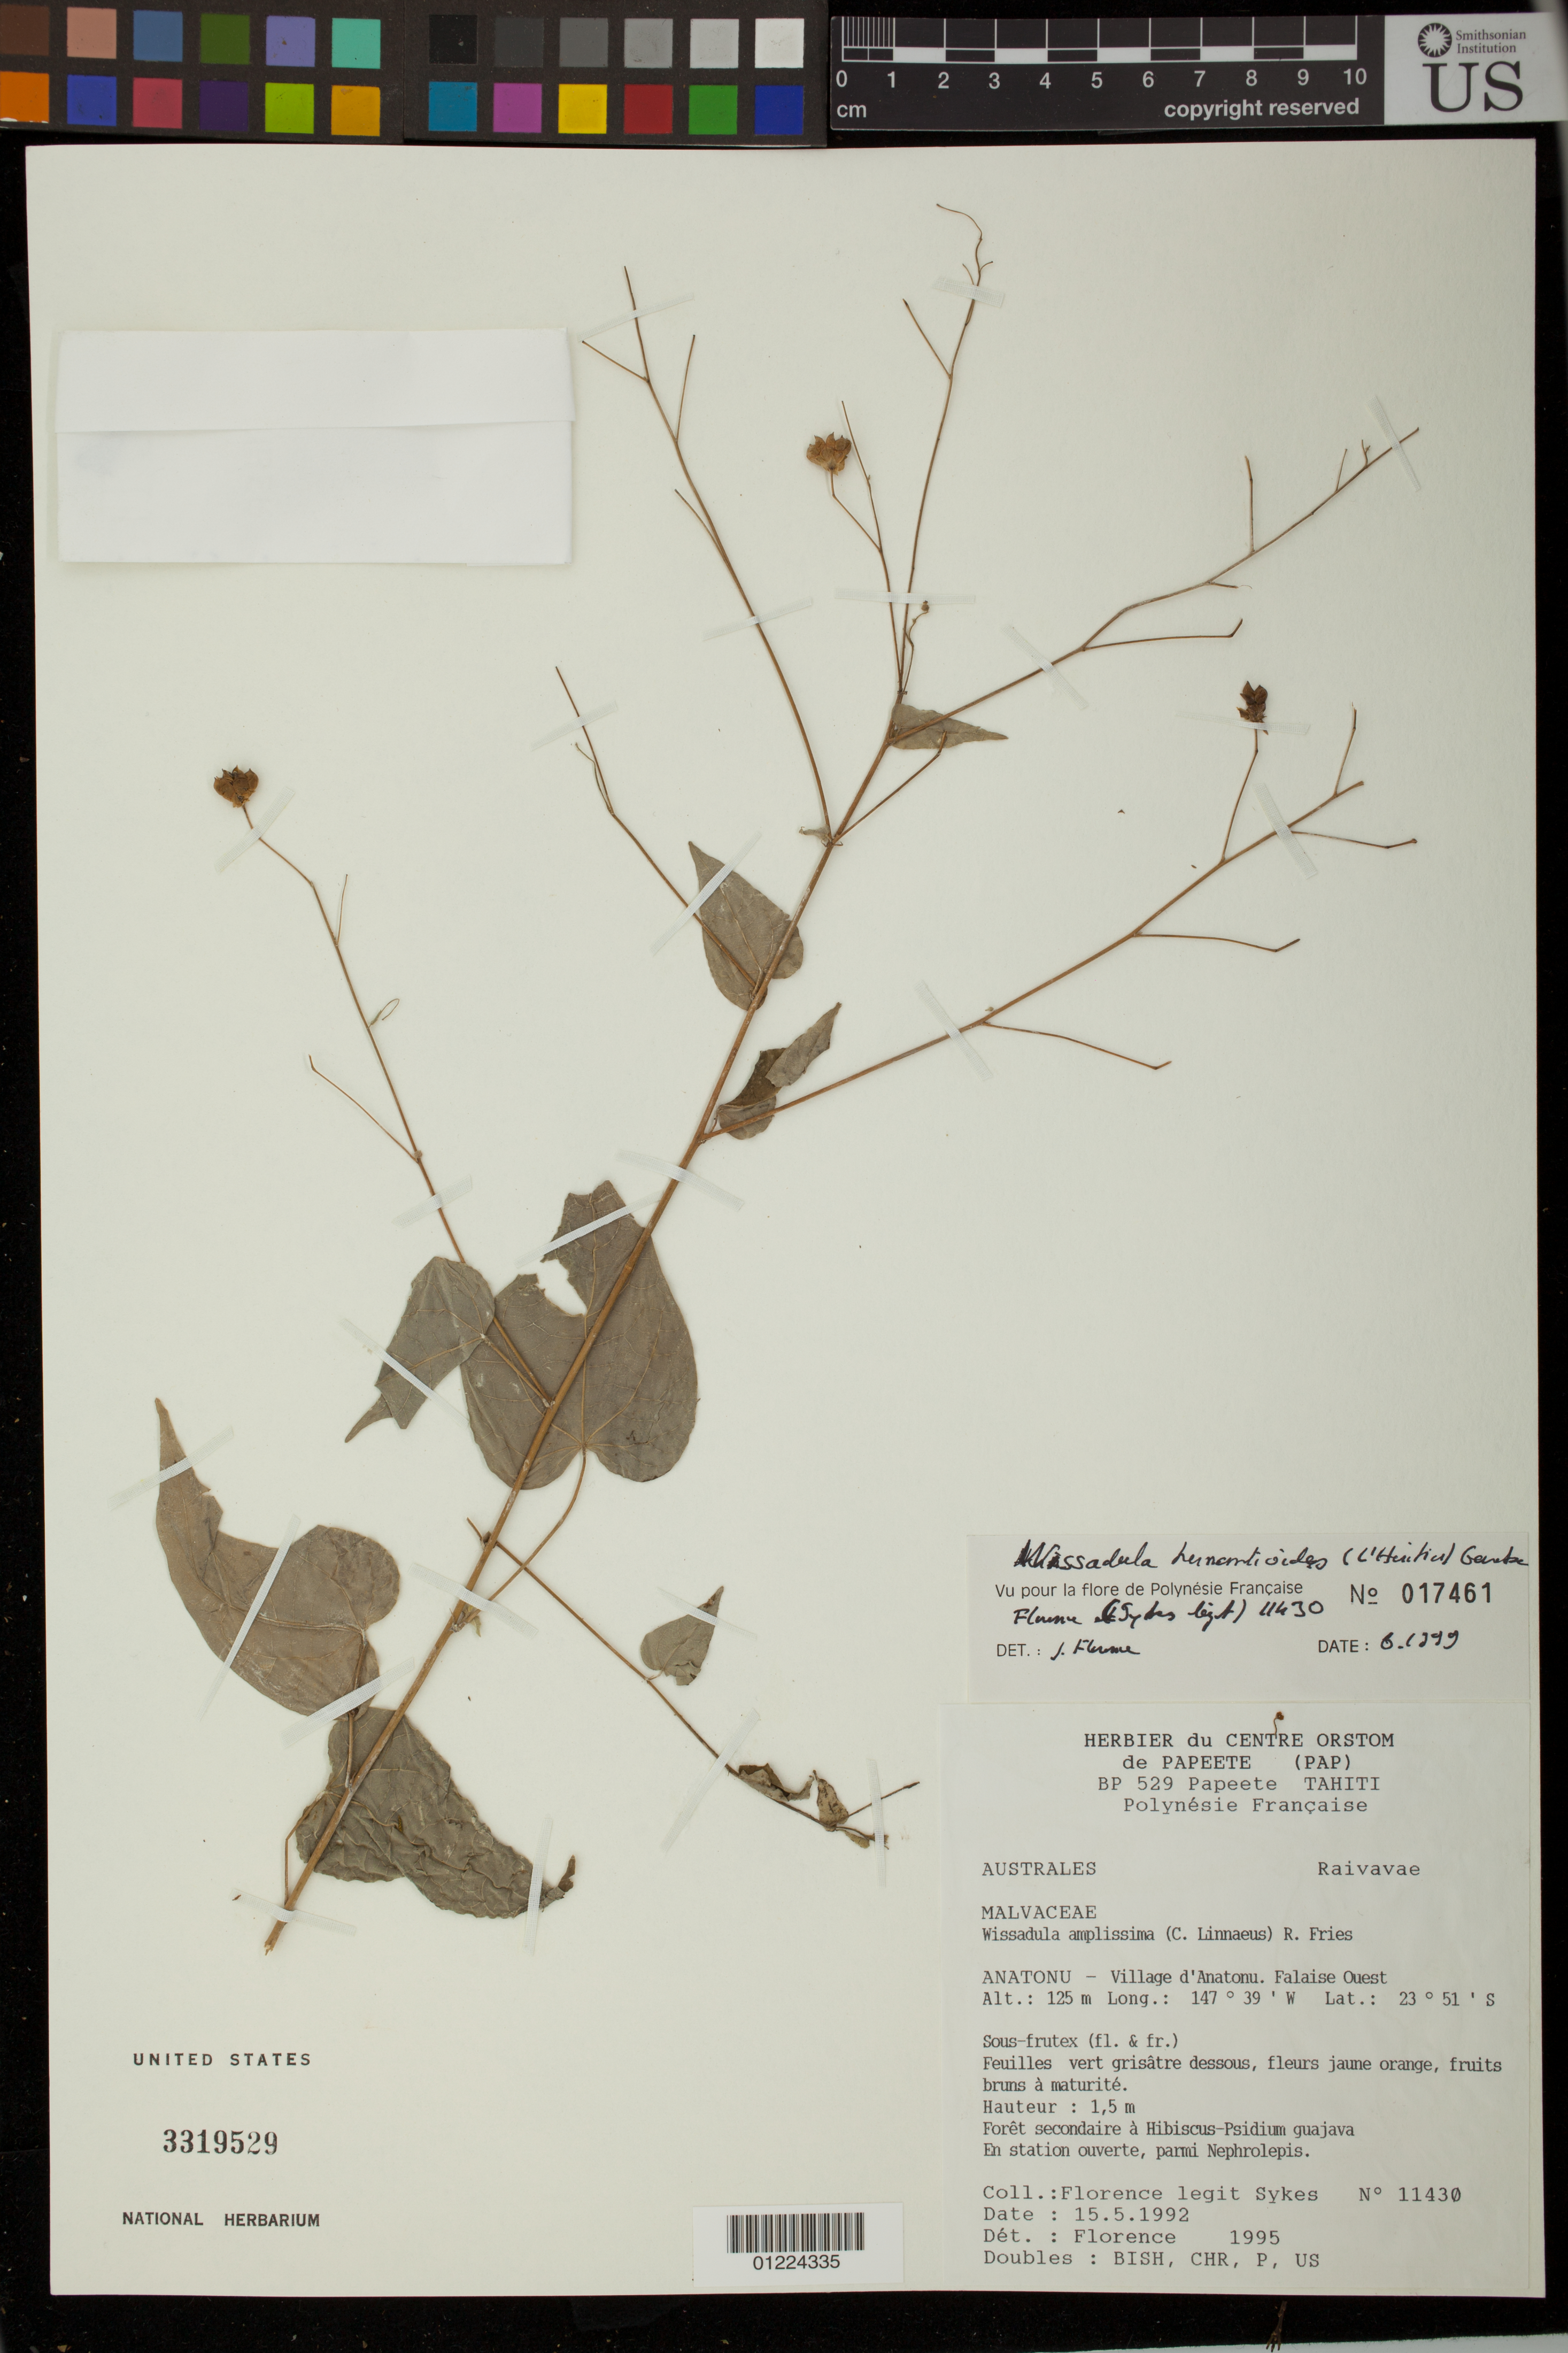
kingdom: Plantae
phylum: Tracheophyta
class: Magnoliopsida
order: Malvales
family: Malvaceae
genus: Wissadula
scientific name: Wissadula sp.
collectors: Sykes, --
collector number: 11430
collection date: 1992-05-15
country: French Polynesia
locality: Tahiti. Anatonu - Village d'Anatonu. Falaise Ouest.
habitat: Forest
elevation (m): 125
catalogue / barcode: US 3319529